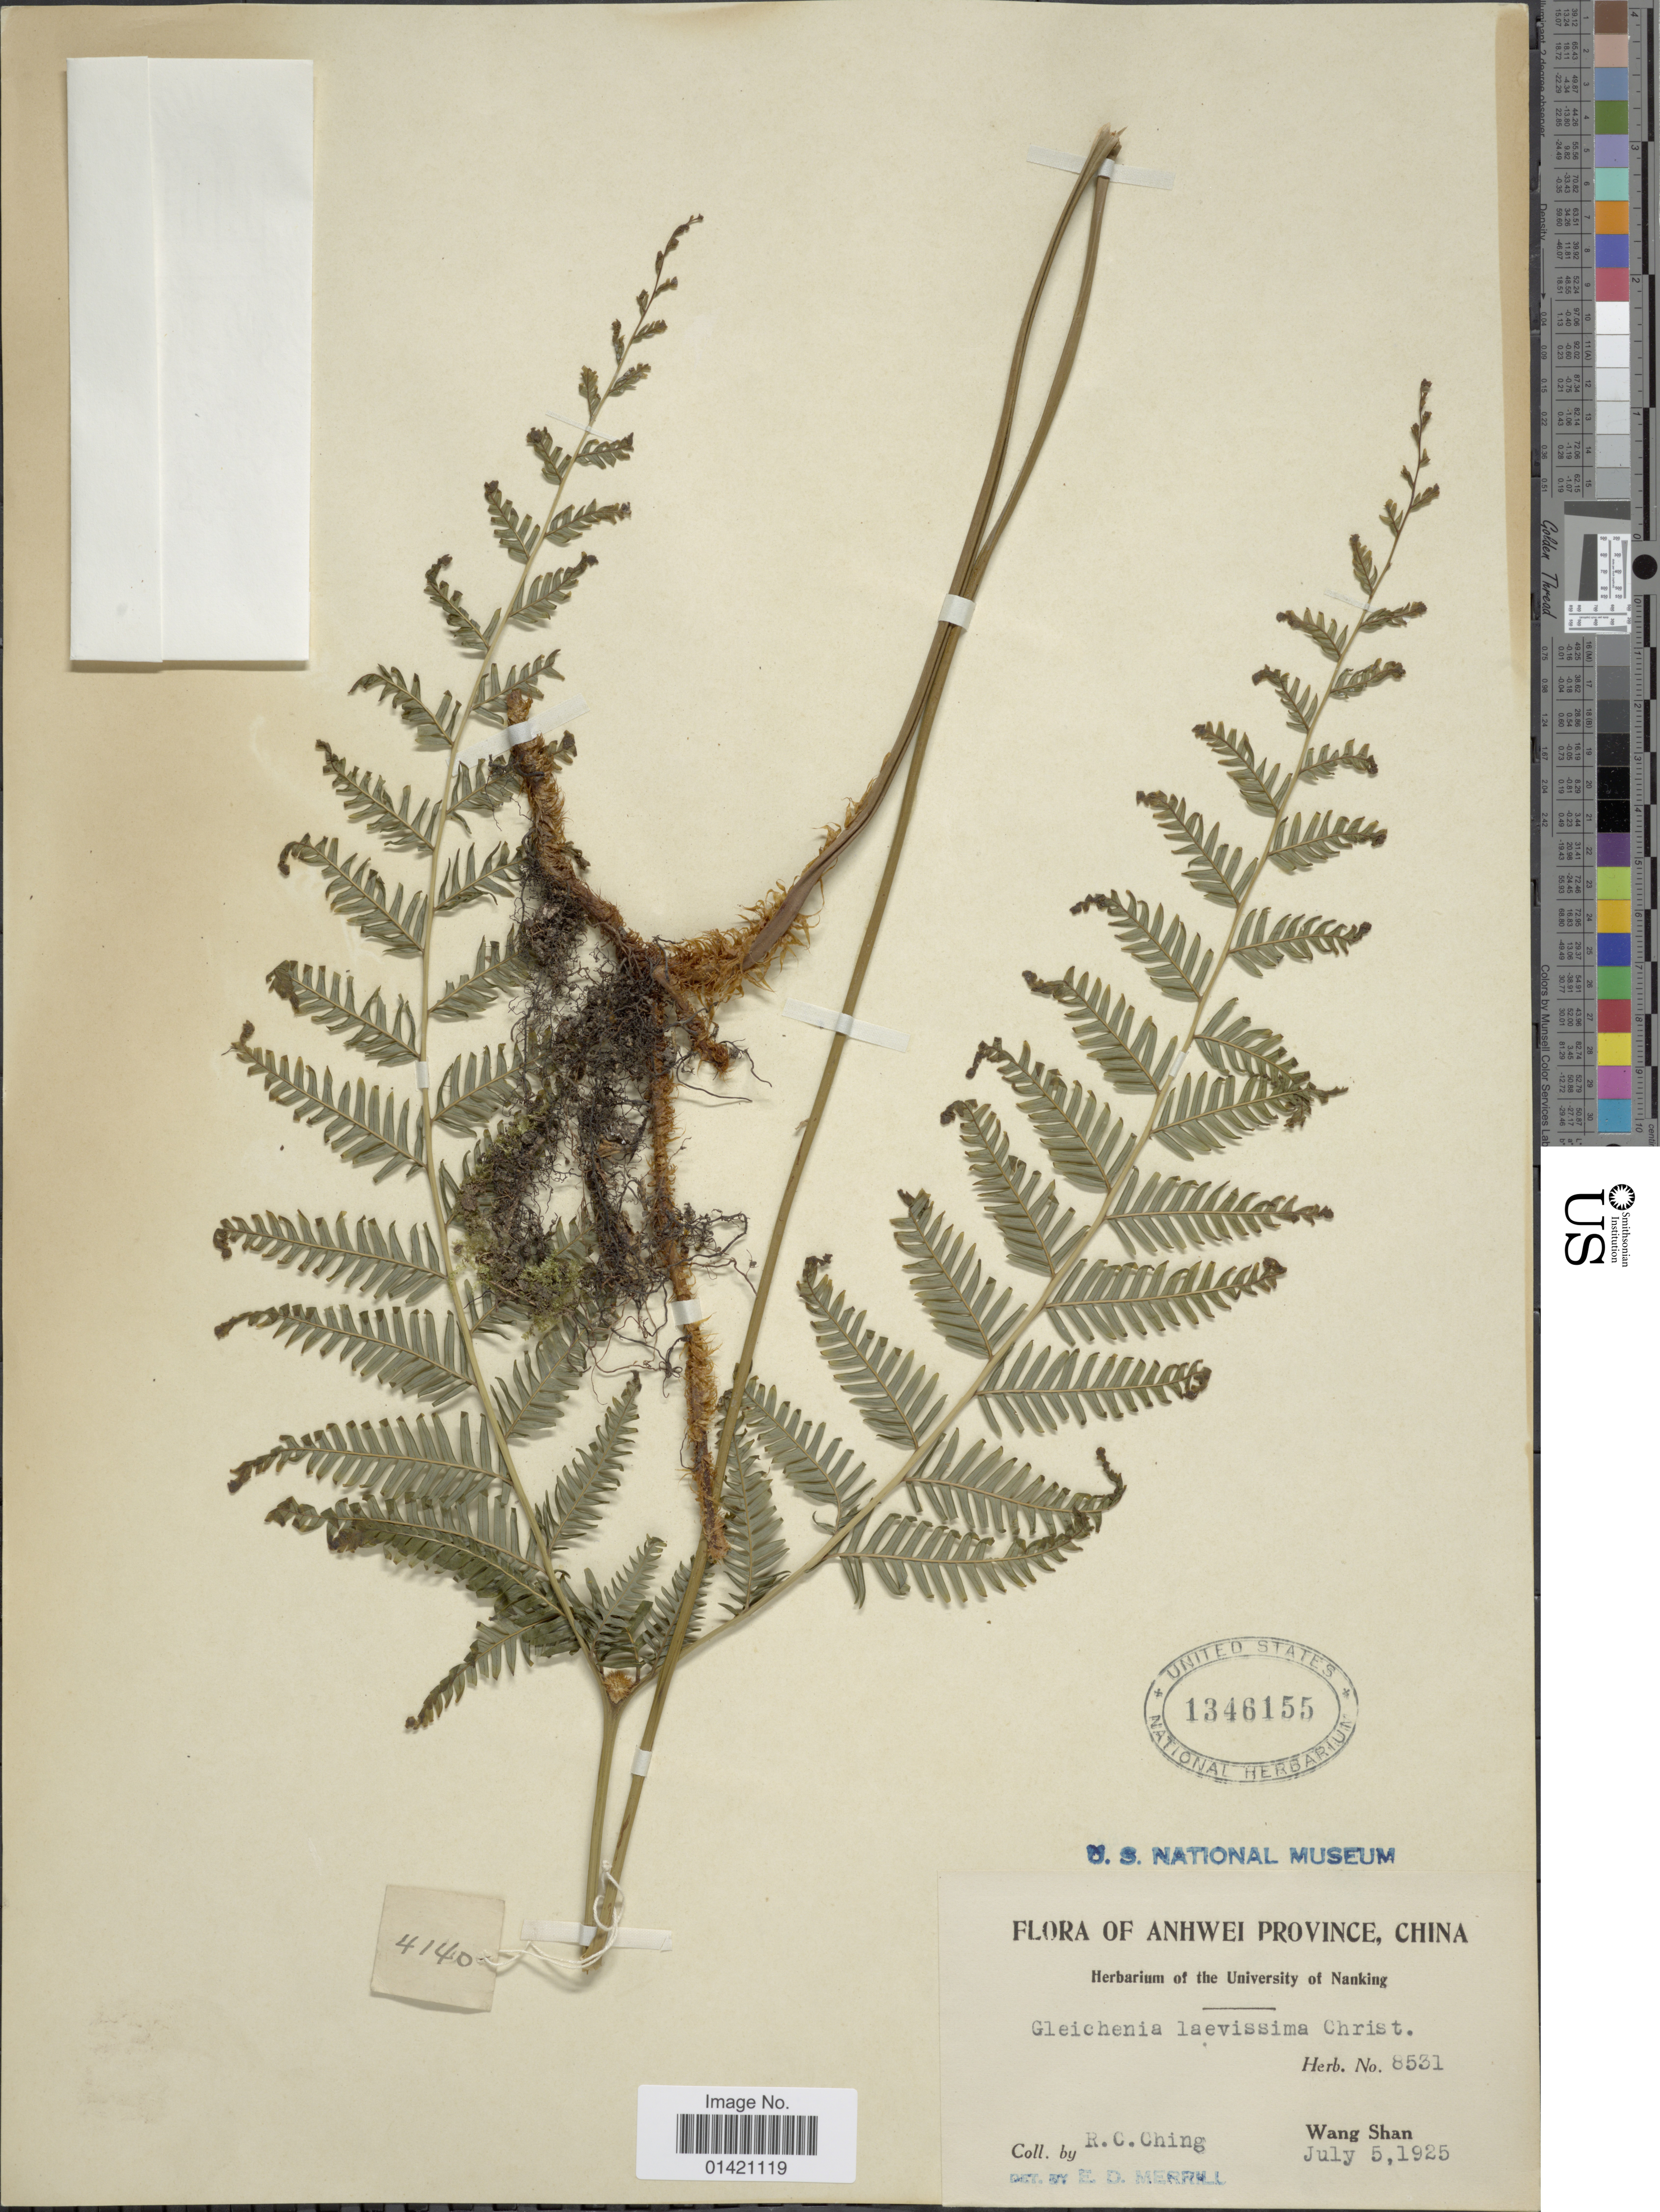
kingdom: Plantae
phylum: Tracheophyta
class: Polypodiopsida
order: Gleicheniales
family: Gleicheniaceae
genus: Diplopterygium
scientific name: Diplopterygium laevissimum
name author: (Christ) Nakai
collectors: R. C. Ching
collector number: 8531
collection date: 1925-07-05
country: China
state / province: Anhui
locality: Anhwei Province. Wang Shan.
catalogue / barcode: US 1346155